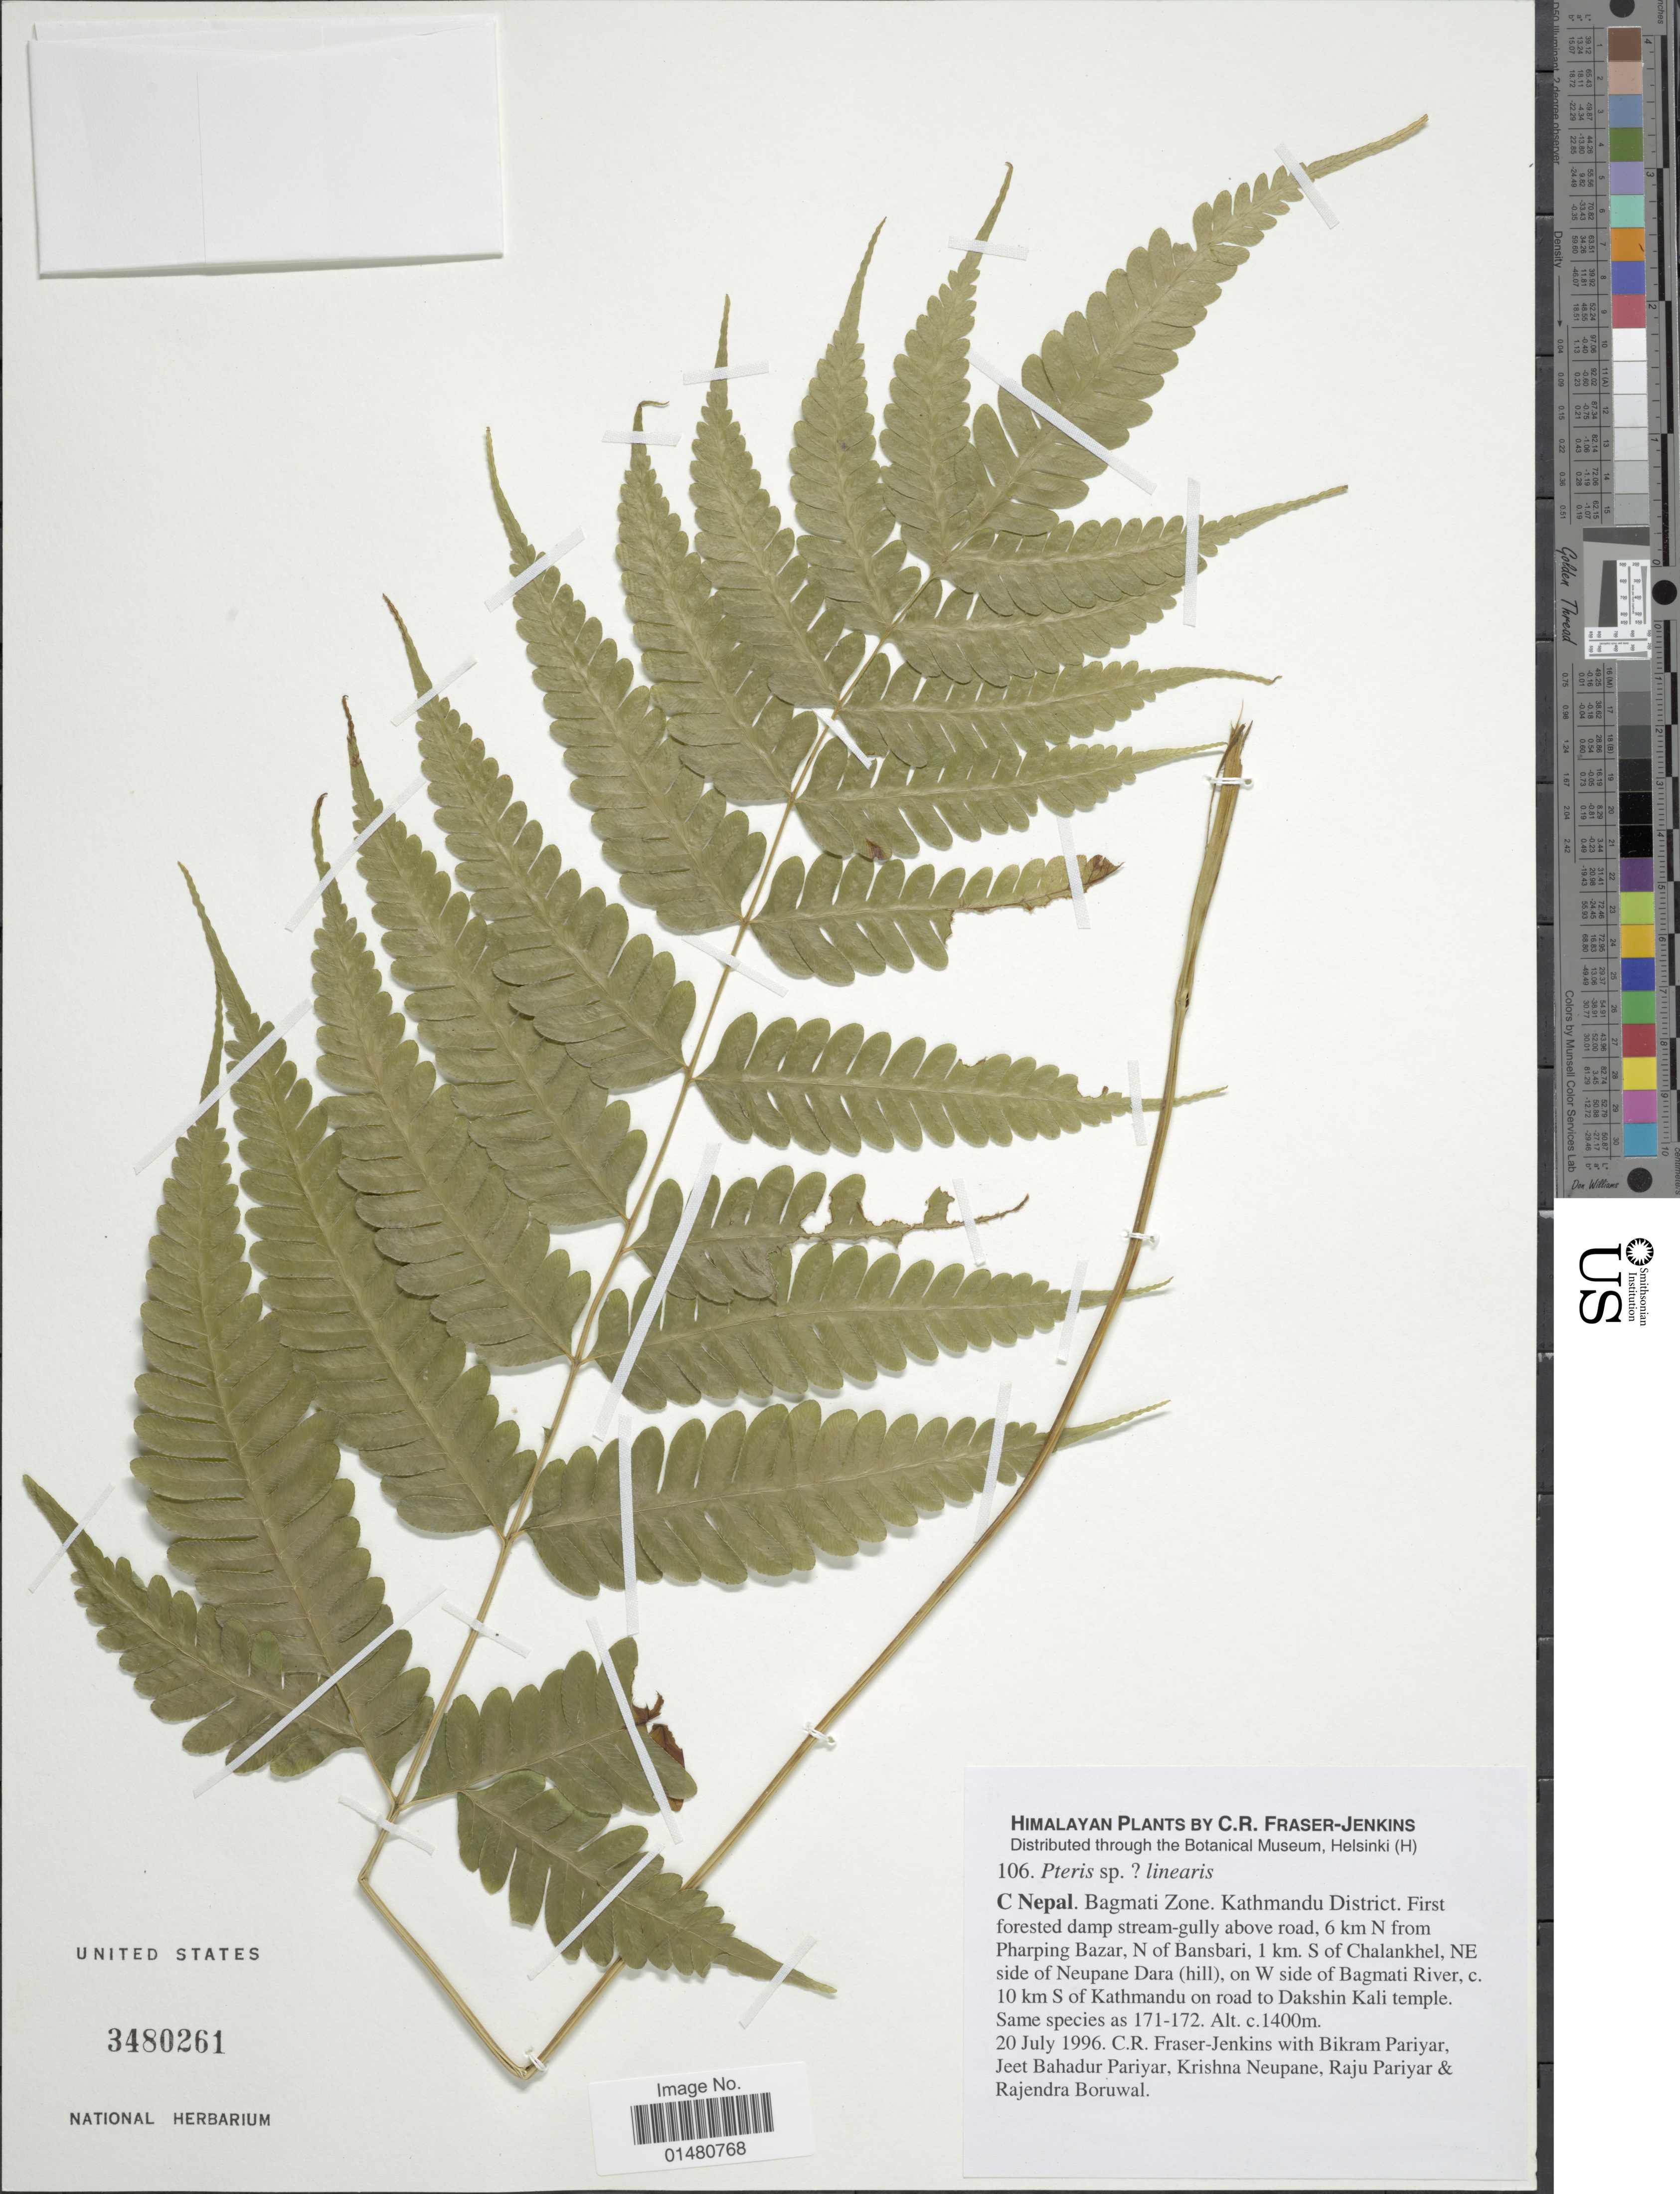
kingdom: Plantae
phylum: Tracheophyta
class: Polypodiopsida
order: Polypodiales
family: Pteridaceae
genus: Pteris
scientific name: Pteris linearis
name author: Poir.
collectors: C. R. Fraser-Jenkins, B. Pariyar, J. Pariyar, K. Neupane & et al.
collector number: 106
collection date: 1996-07-20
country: Nepal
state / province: Bagmati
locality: Himalayan, C Nepal. Bagmati Zone. Kathmandu District. 6 km N from Pharping Bazar, N of Bansbari, 1 km S of Chalankhel, NE side of Neupane Dara (hill), onW side of Bagmati River, c. 10 km S of Kathmandu on road to Dakshin Kali temple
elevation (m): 1400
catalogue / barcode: US 3480261